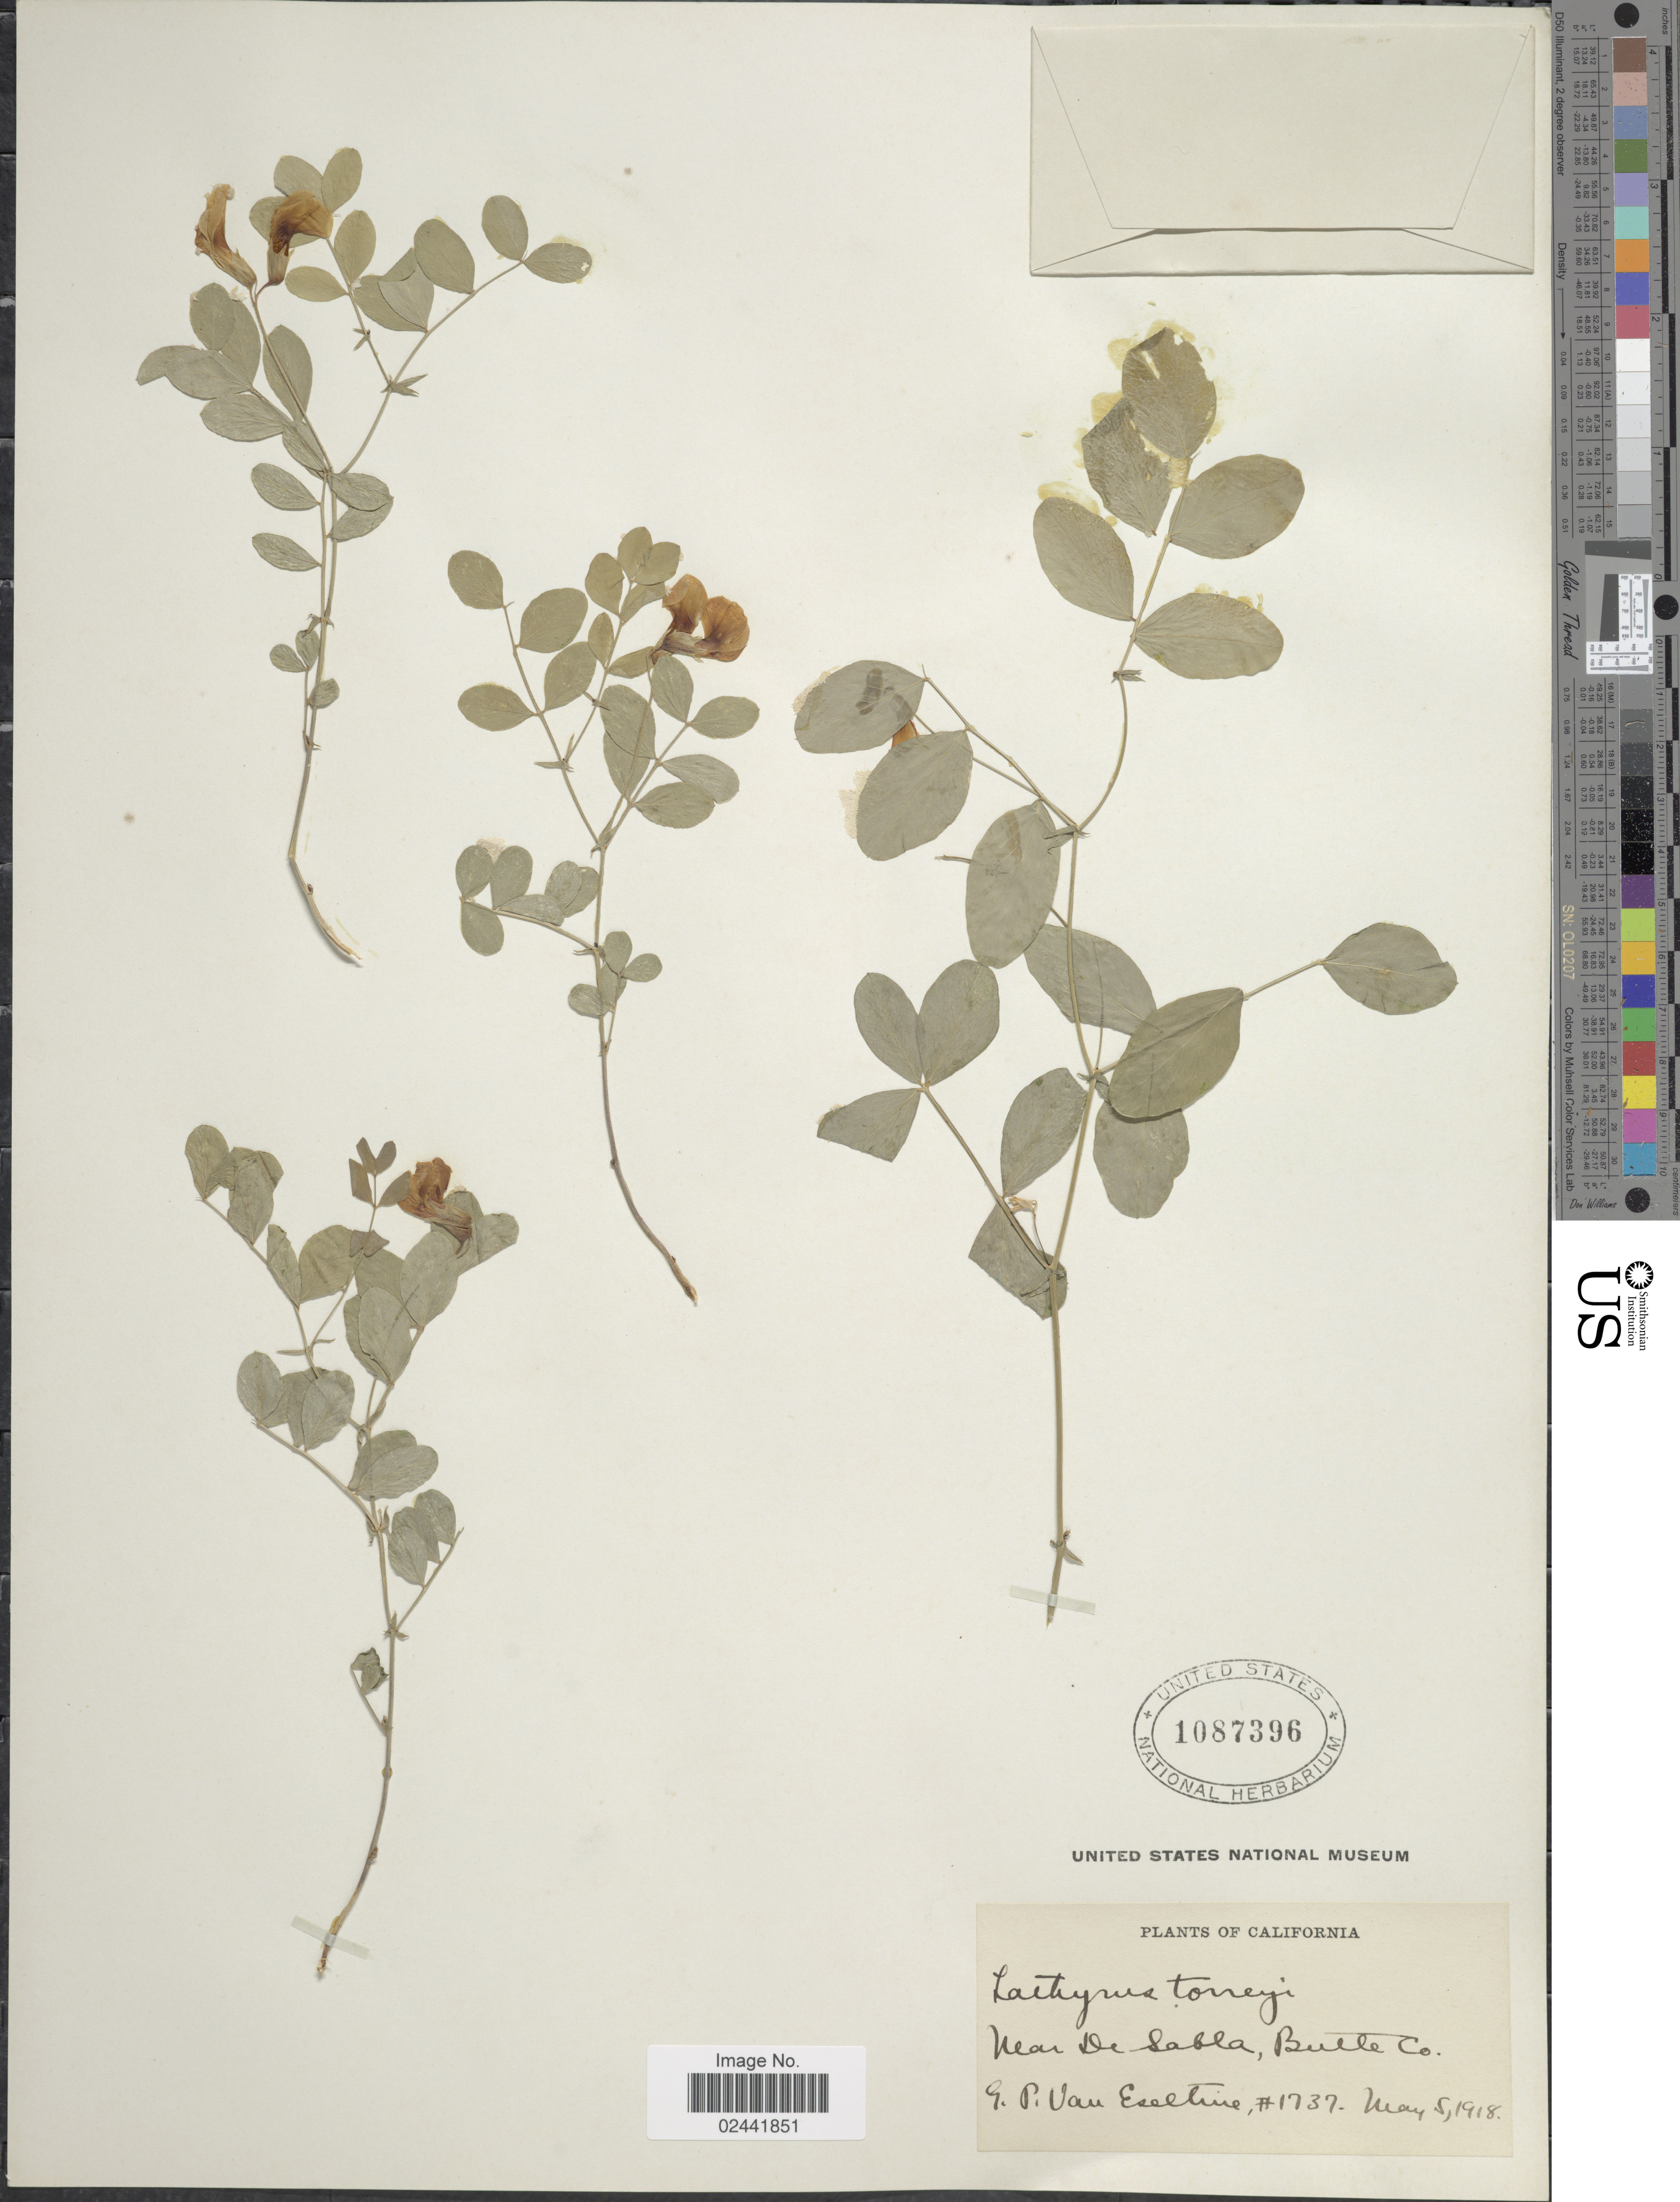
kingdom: Plantae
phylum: Tracheophyta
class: Magnoliopsida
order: Fabales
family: Fabaceae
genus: Lathyrus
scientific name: Lathyrus torreyi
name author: A. Gray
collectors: G. P. Van Eseltine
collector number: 1737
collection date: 1918-05-05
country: United States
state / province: California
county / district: Butte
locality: Near De Sabla, Butte Co.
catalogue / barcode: US 1087396